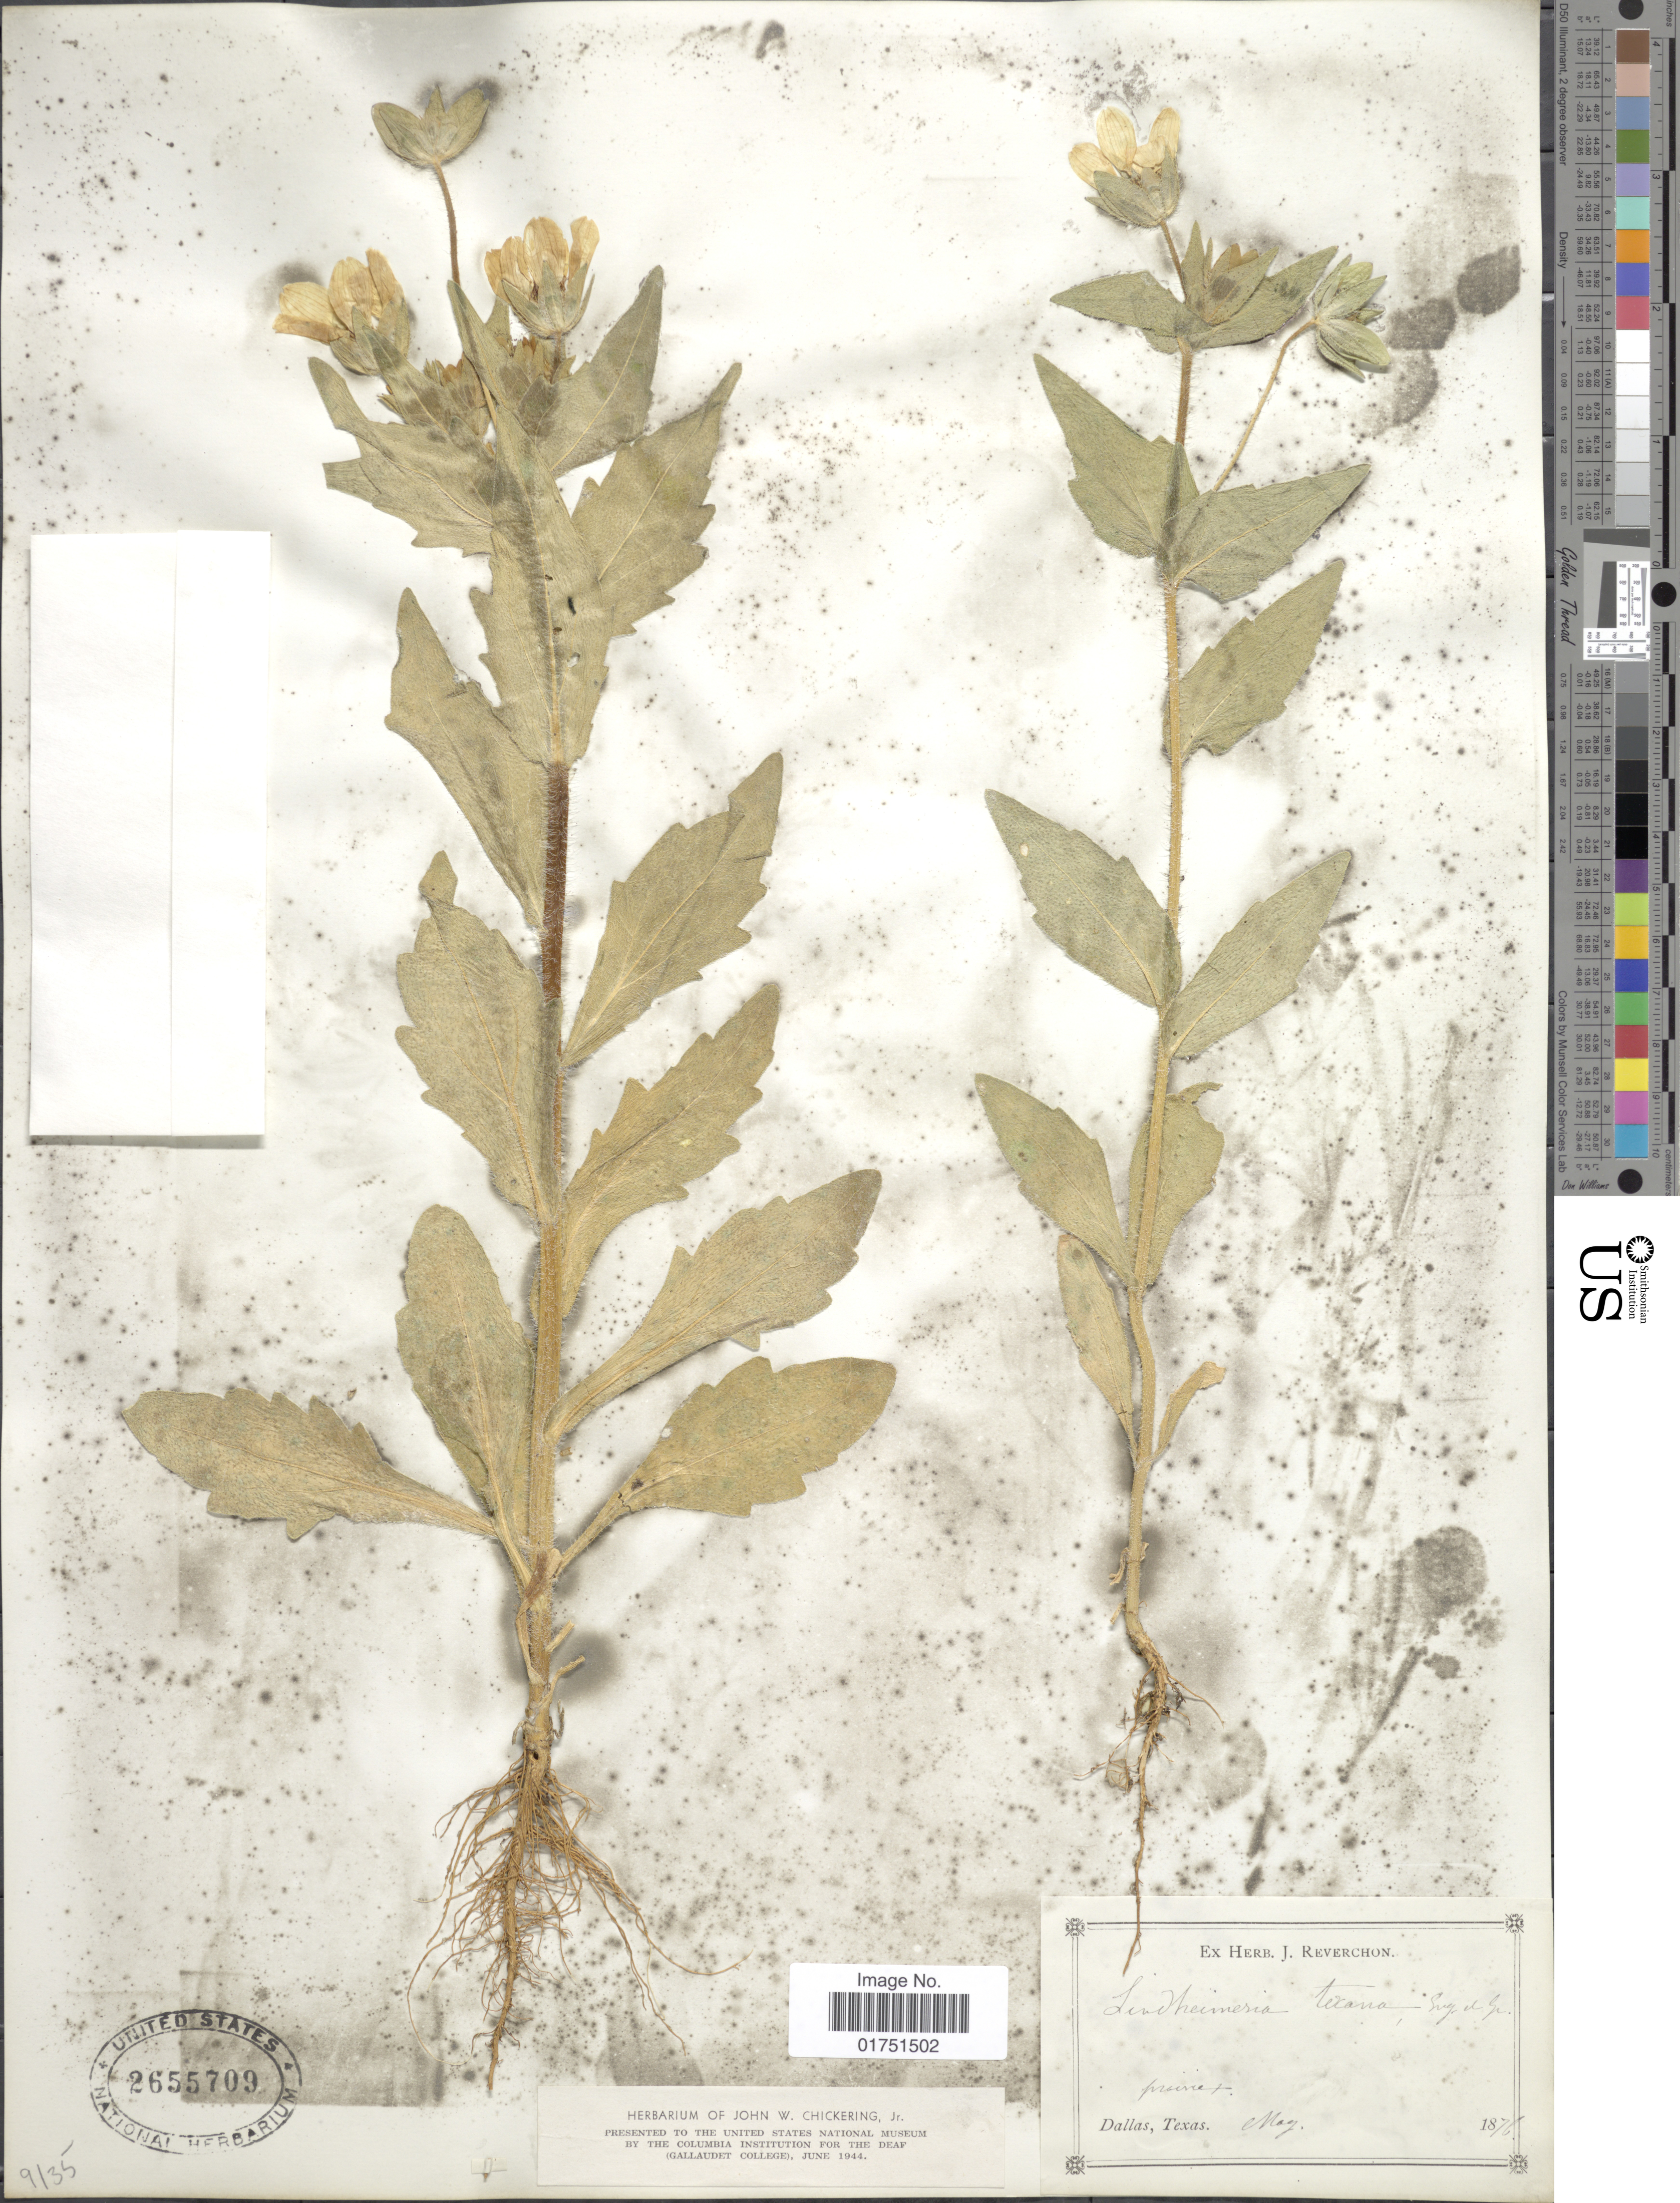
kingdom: Plantae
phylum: Tracheophyta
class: Magnoliopsida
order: Asterales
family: Asteraceae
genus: Lindheimera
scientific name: Lindheimera texana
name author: A. Gray & Engelm. in A. Gray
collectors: ex herb. J. Reverchon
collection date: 1876-05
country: United States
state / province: Texas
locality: Prairies. Dallas, Texas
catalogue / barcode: US 2655709